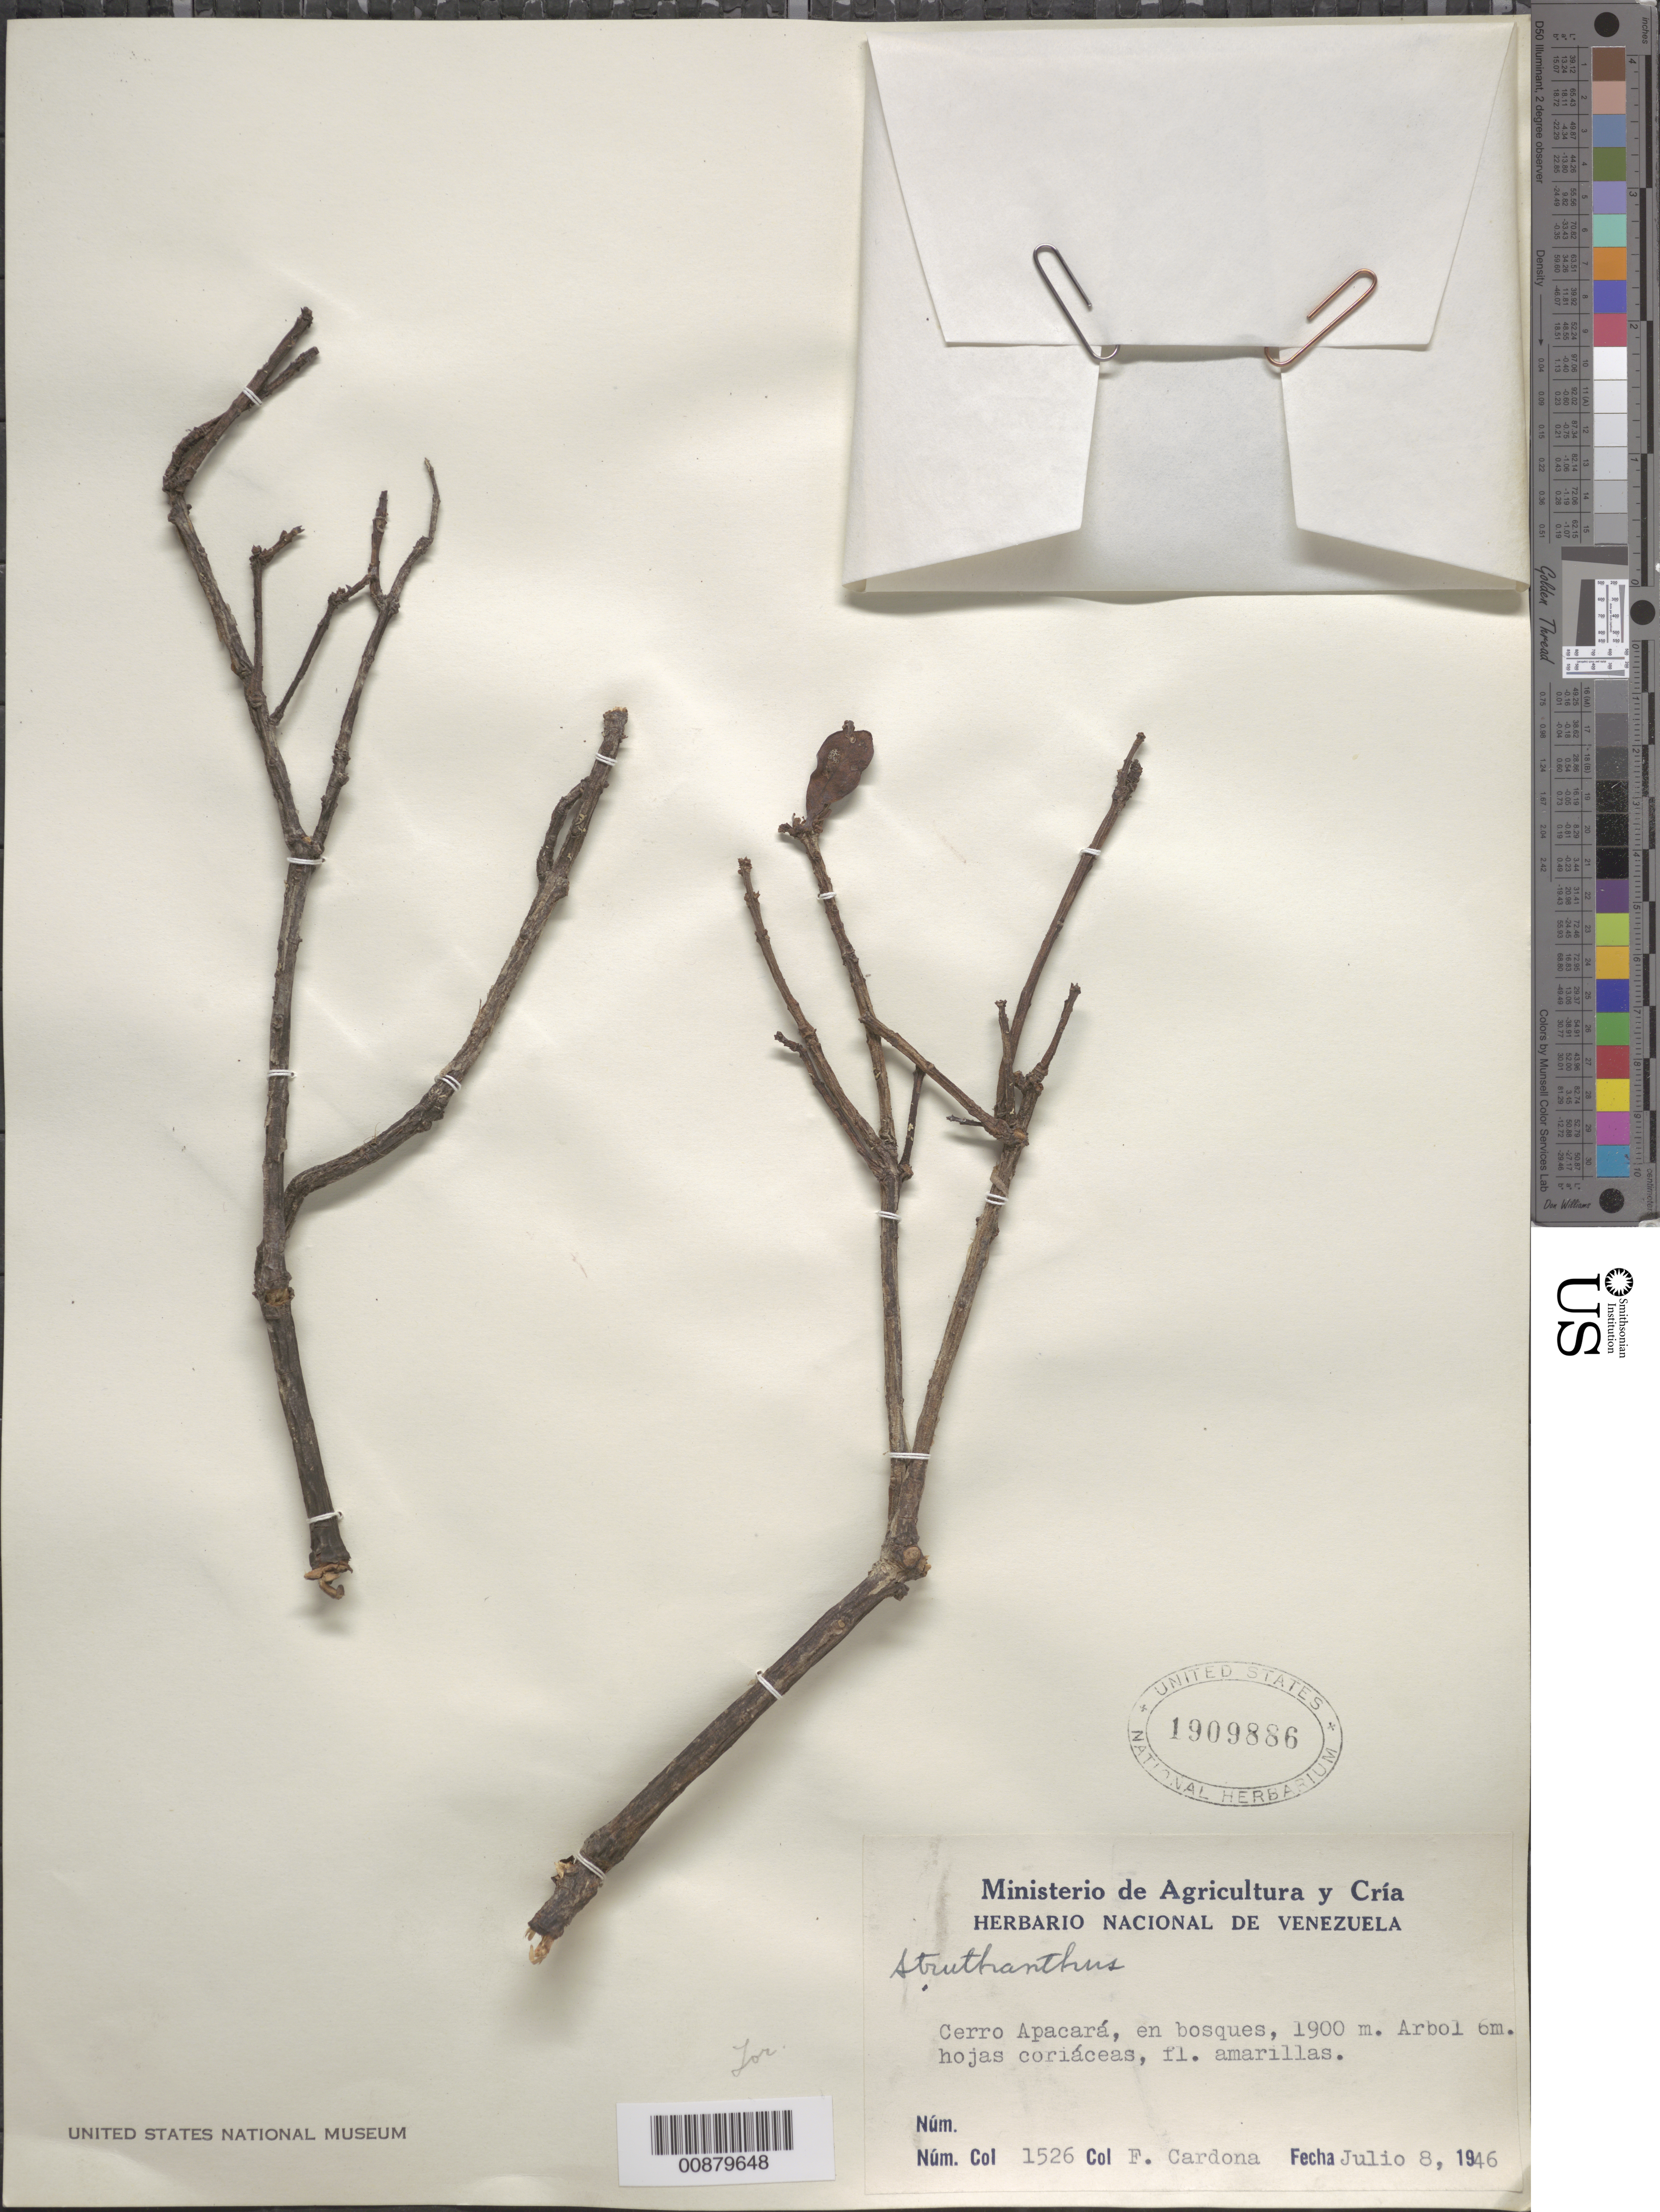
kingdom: Plantae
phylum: Tracheophyta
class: Magnoliopsida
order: Santalales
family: Loranthaceae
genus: Struthanthus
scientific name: Struthanthus sp.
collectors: F. Cardona Puig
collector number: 1526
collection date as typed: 8-Jul-46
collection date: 1946-07-08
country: Venezuela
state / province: Bolívar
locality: Río Caroní, Cerro Apacará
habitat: Bosques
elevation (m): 1900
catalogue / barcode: US 1909886